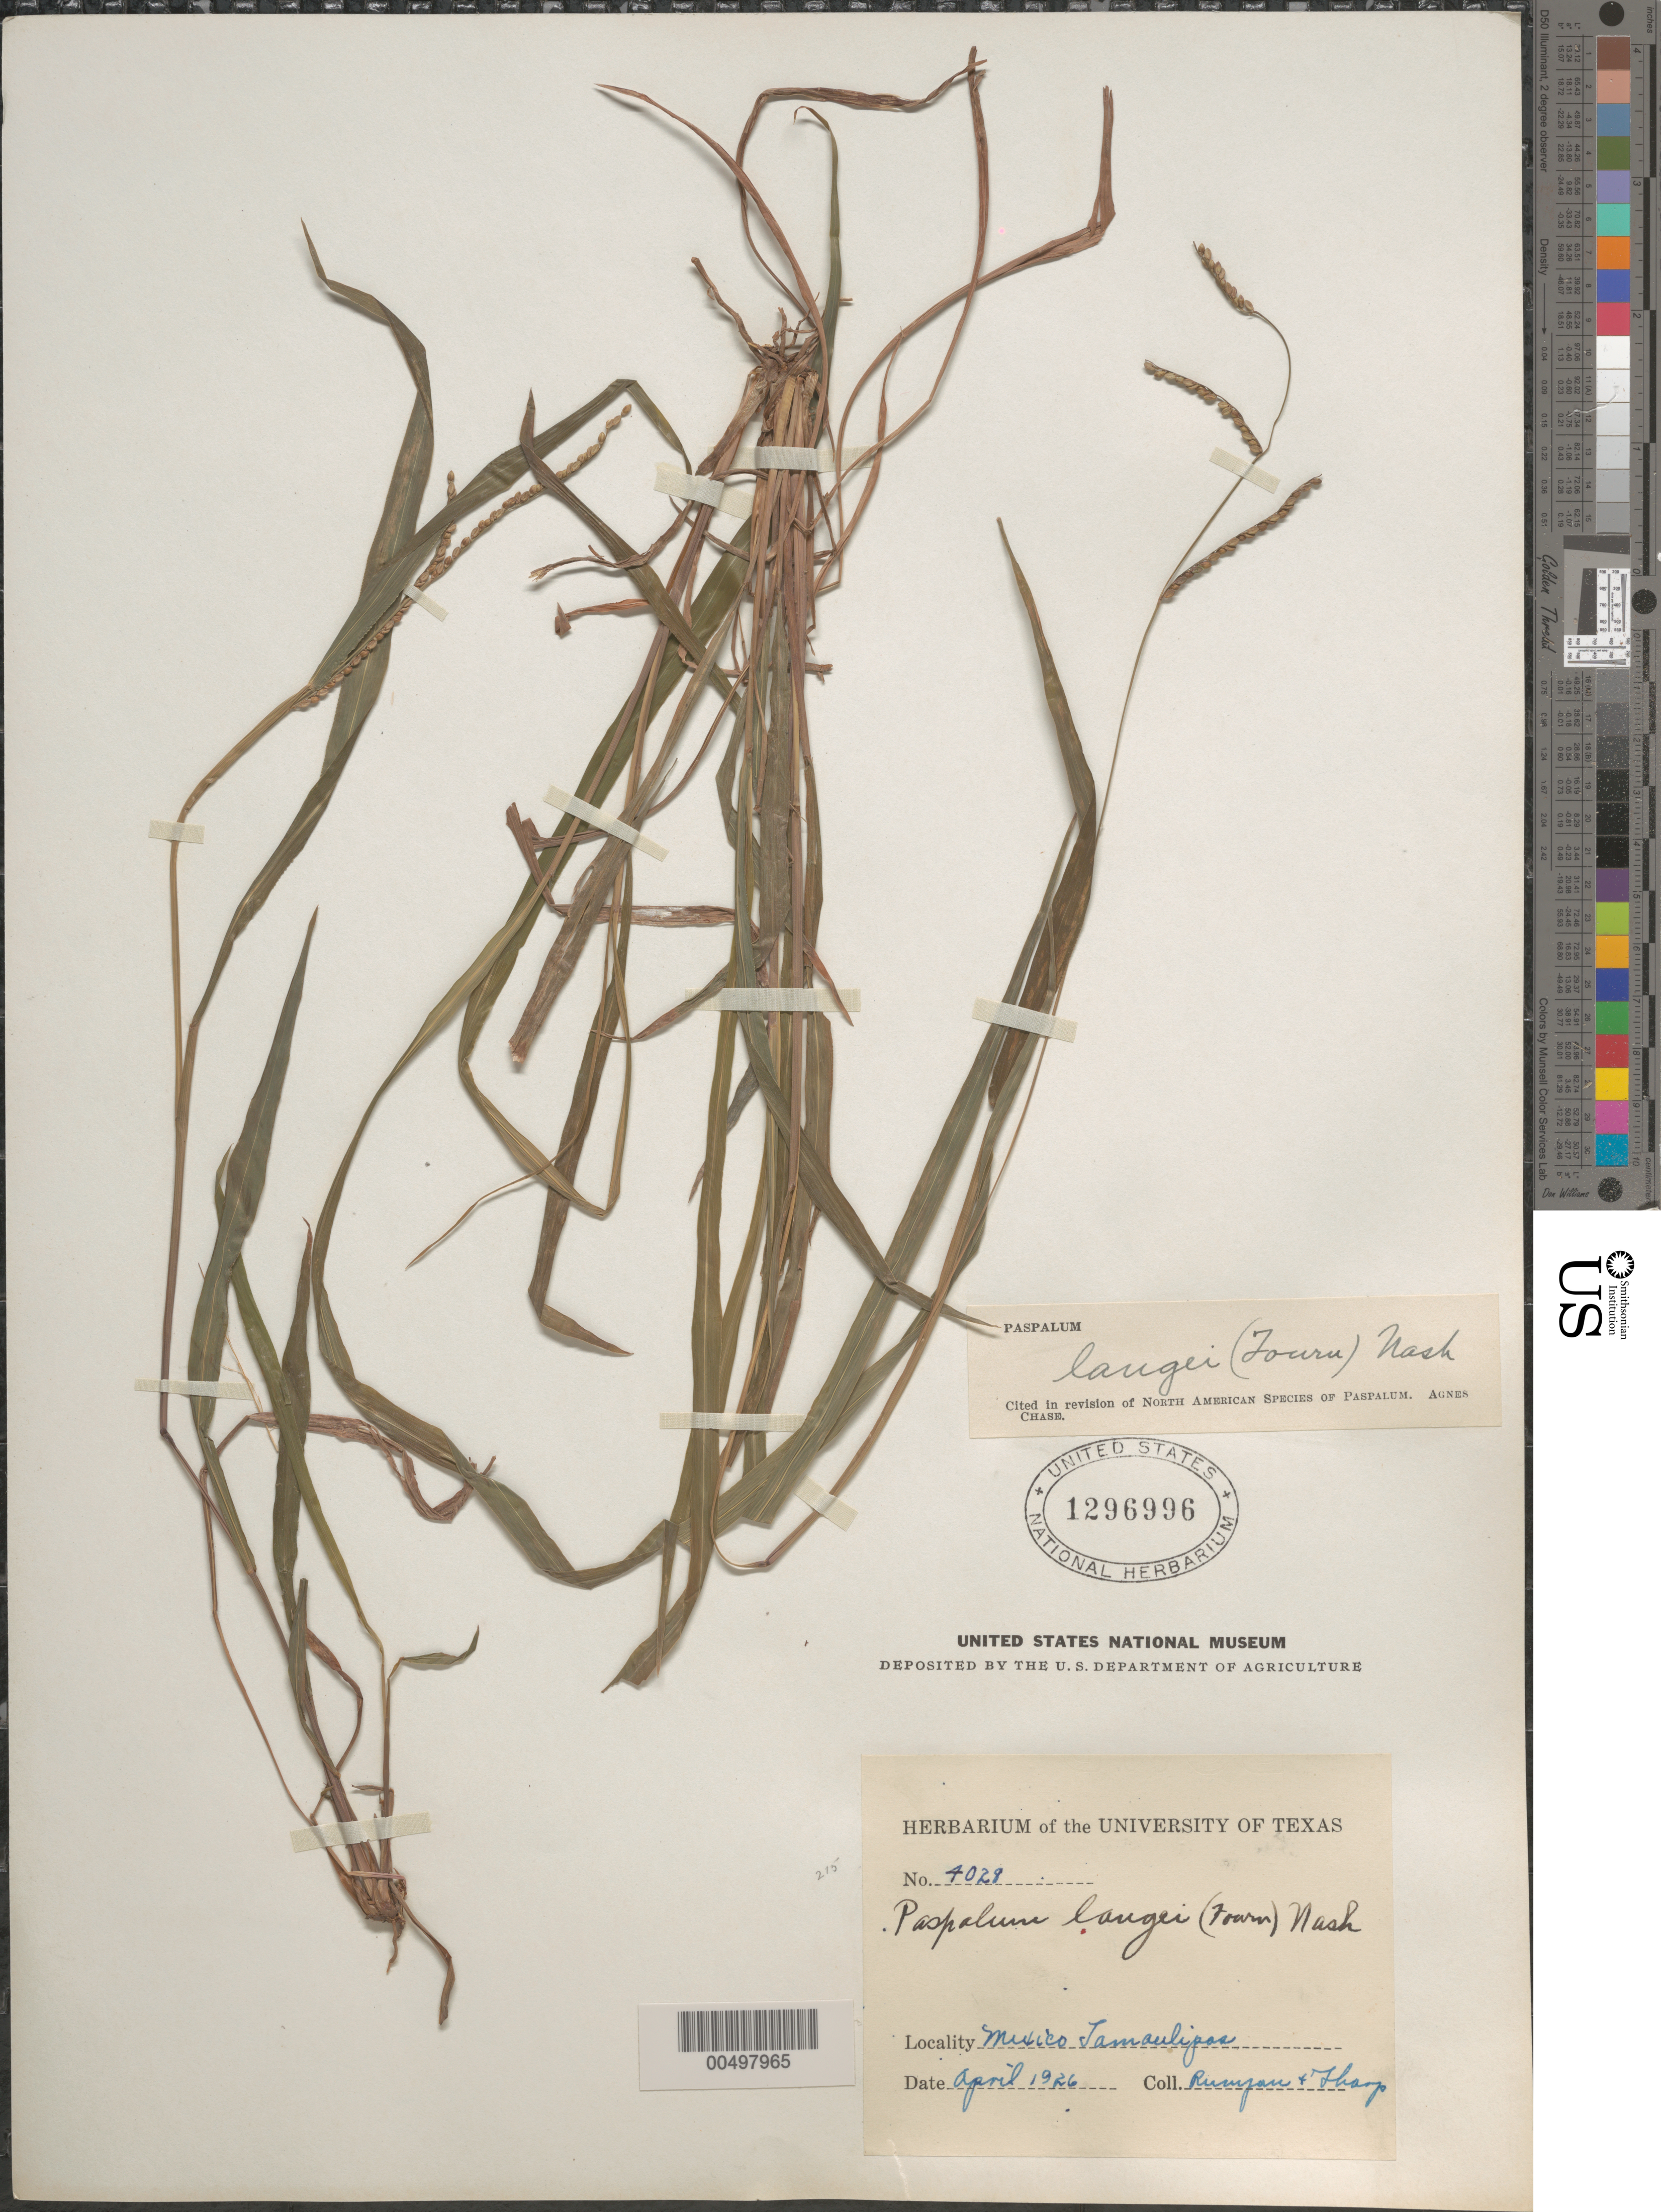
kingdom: Plantae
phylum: Tracheophyta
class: Liliopsida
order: Poales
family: Poaceae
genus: Paspalum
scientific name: Paspalum langei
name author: (E. Fourn.) Nash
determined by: Chase, [M.] Agnes, (US)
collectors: -. Runyon & -. Thorp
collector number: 4028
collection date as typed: Apr 1926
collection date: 1926-04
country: Mexico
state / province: Tamaulipas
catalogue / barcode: US 1296996